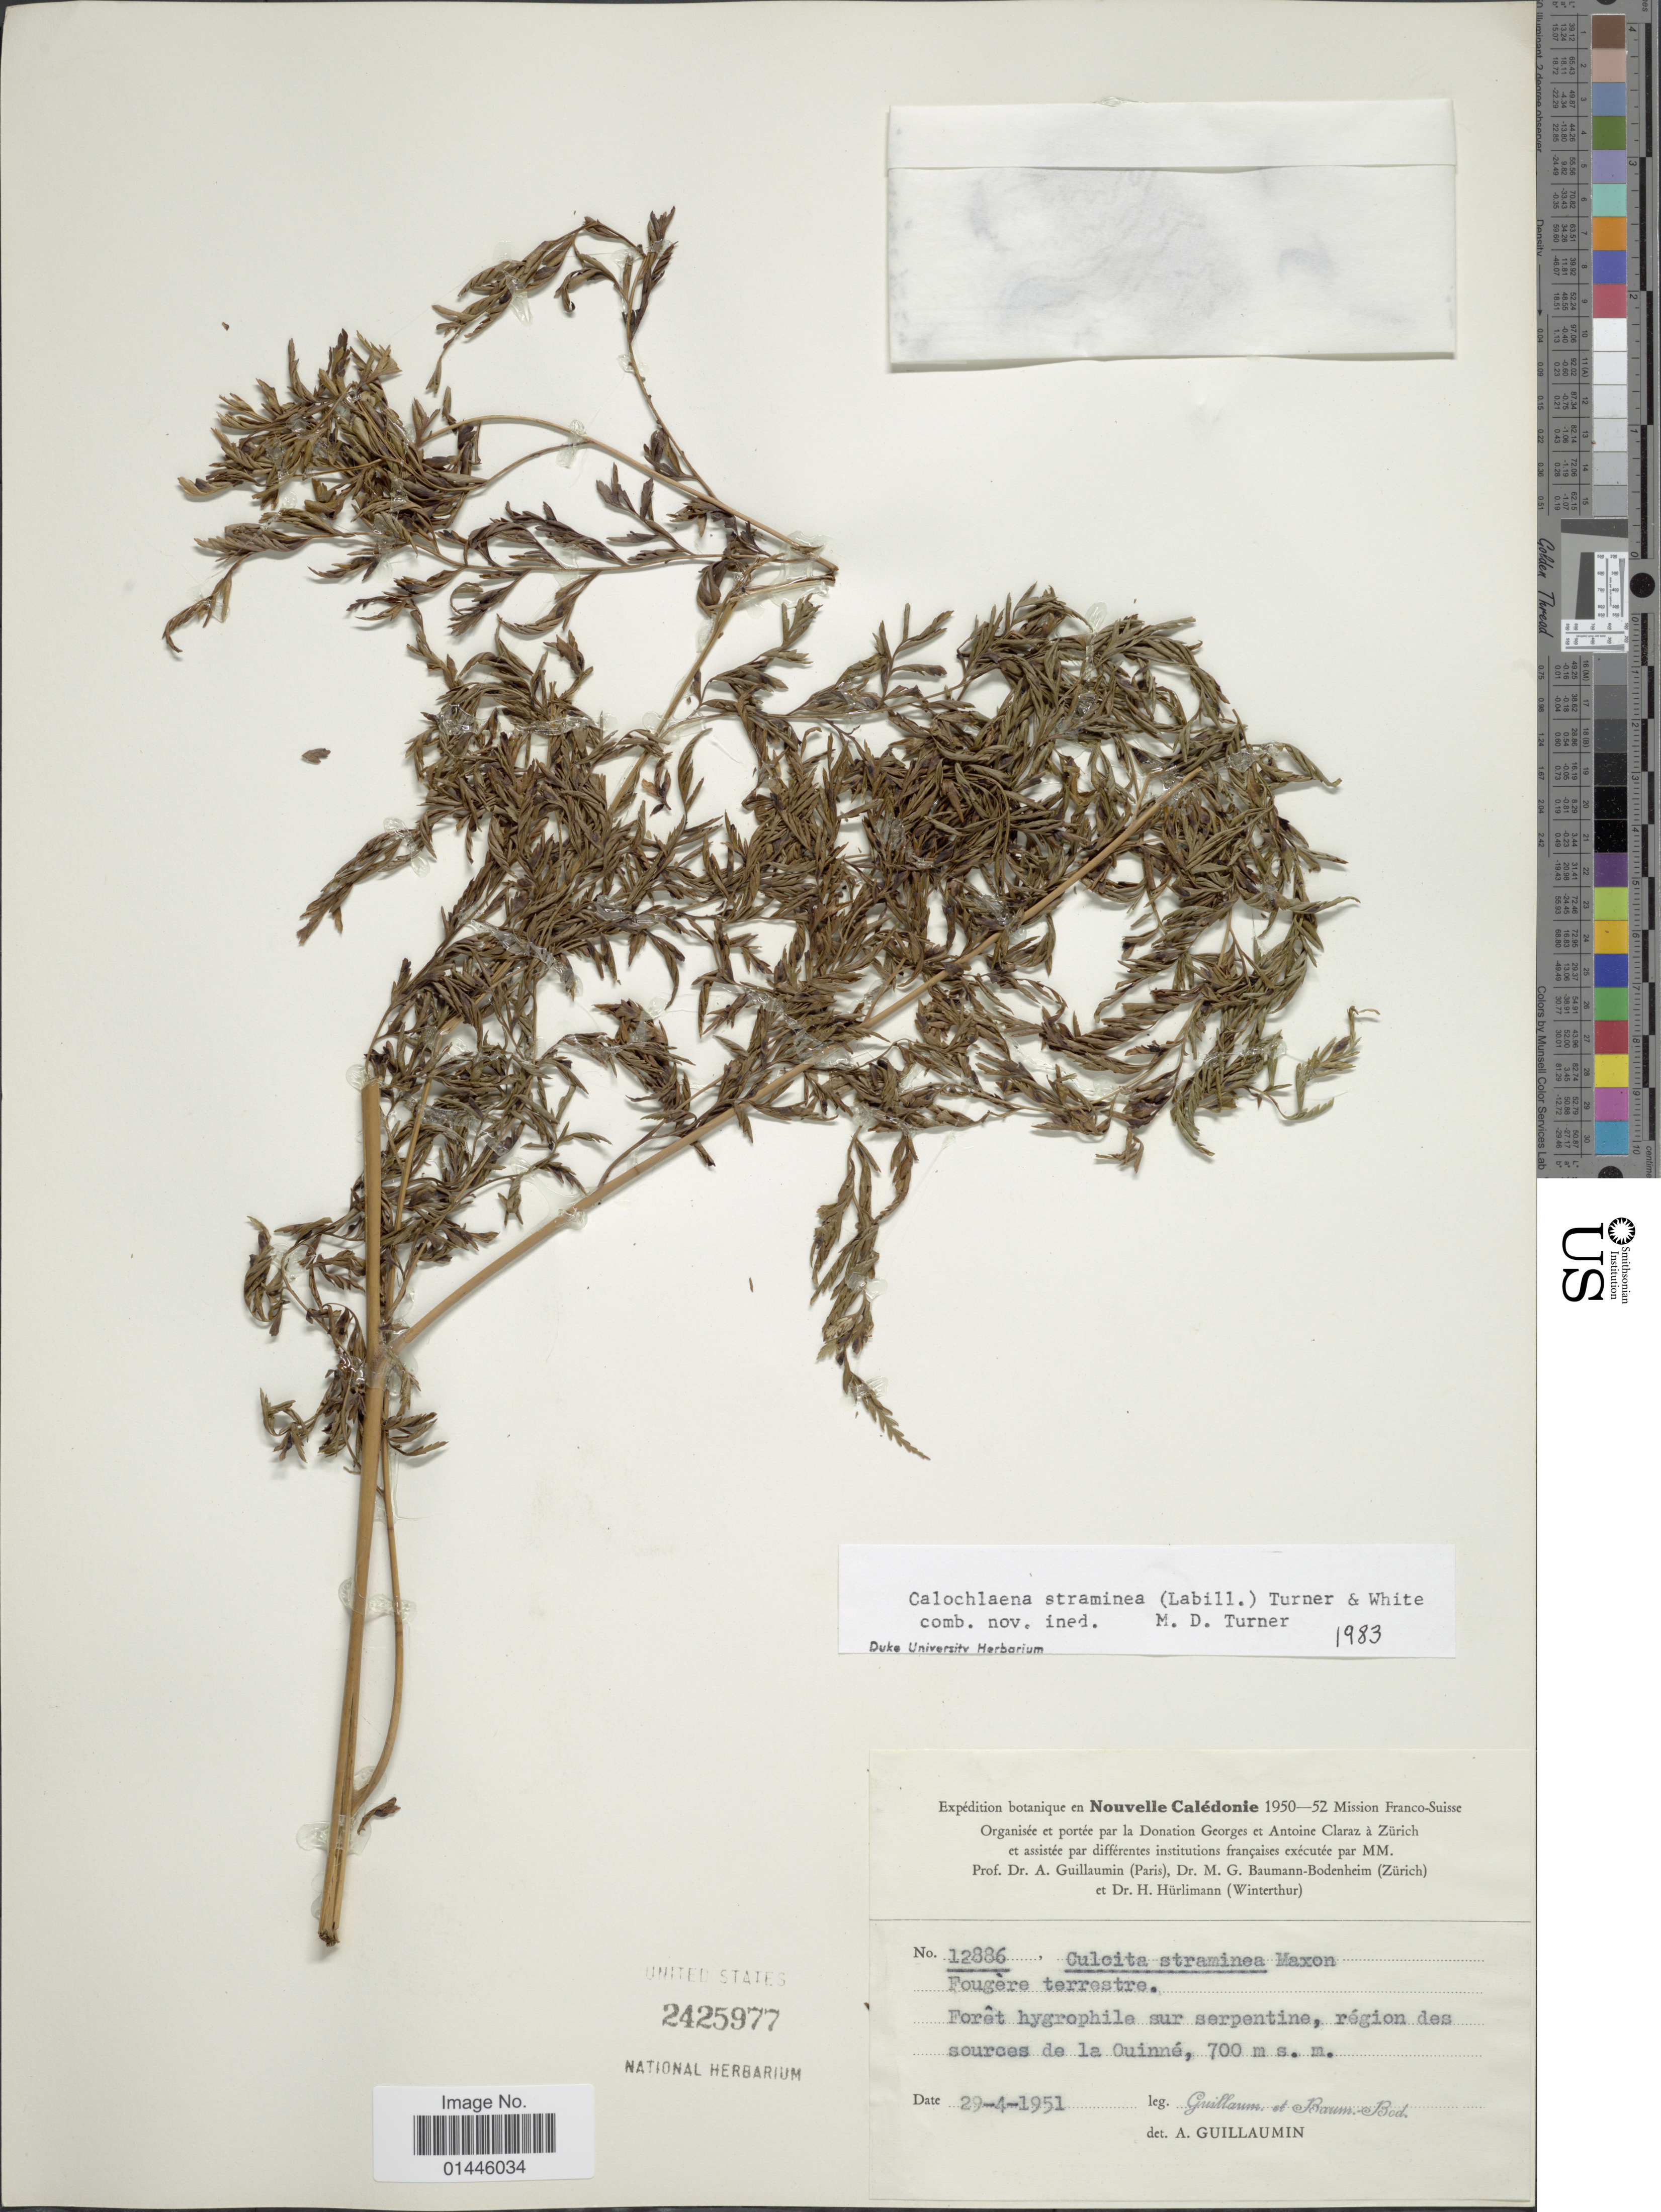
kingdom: Plantae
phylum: Tracheophyta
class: Polypodiopsida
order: Cyatheales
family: Dicksoniaceae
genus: Calochlaena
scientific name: Calochlaena straminea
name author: (Labill.) M.D. Turner & R.A. White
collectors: A. Guillaumin & M. G. Baumann-Bodenheim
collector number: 12886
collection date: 1951-04-29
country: New Caledonia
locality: Nouvelle Caledonie, region des sources de la Ouinne.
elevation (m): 700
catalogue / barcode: US 2425977